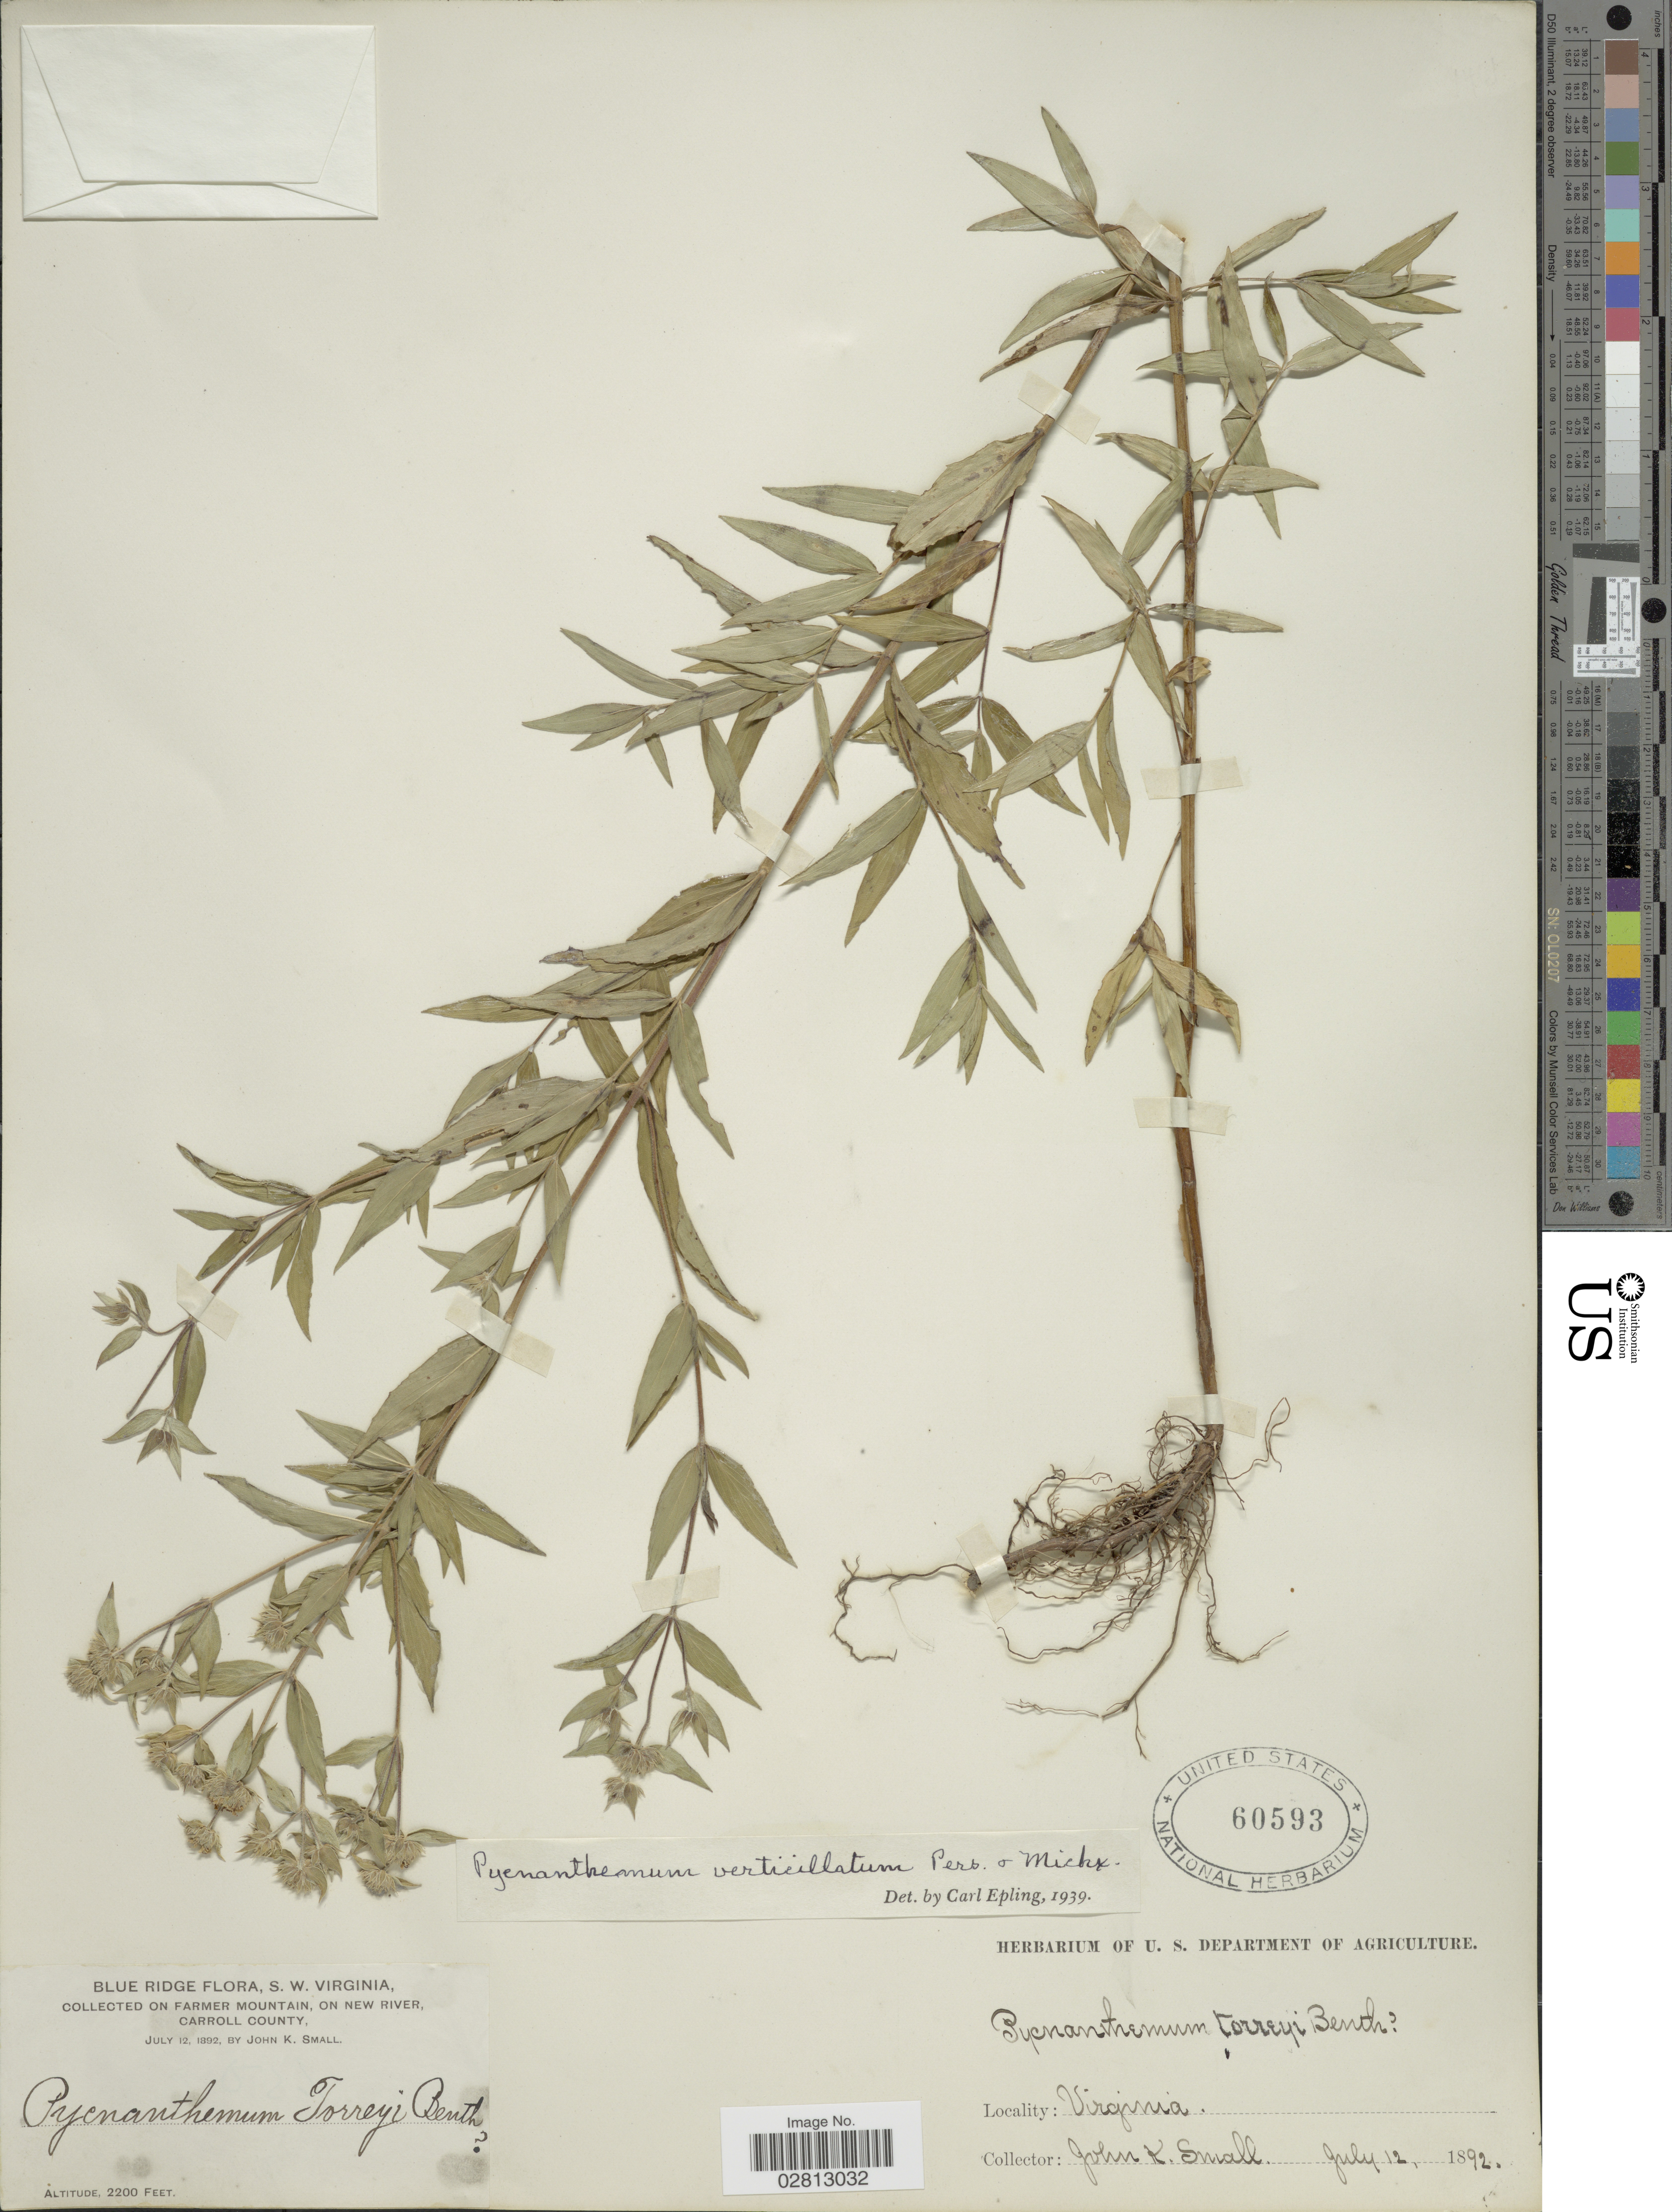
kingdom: Plantae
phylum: Tracheophyta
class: Magnoliopsida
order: Lamiales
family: Lamiaceae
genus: Pycnanthemum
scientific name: Pycnanthemum verticillatum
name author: (Michx.) Pers.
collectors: J. K. Small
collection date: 1892-07-12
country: United States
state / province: Virginia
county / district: Carroll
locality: Blue Ridge. S.W. Virginia, Collected on Farmer Mountain, on New River, Carroll County.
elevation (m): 671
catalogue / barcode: US 60593